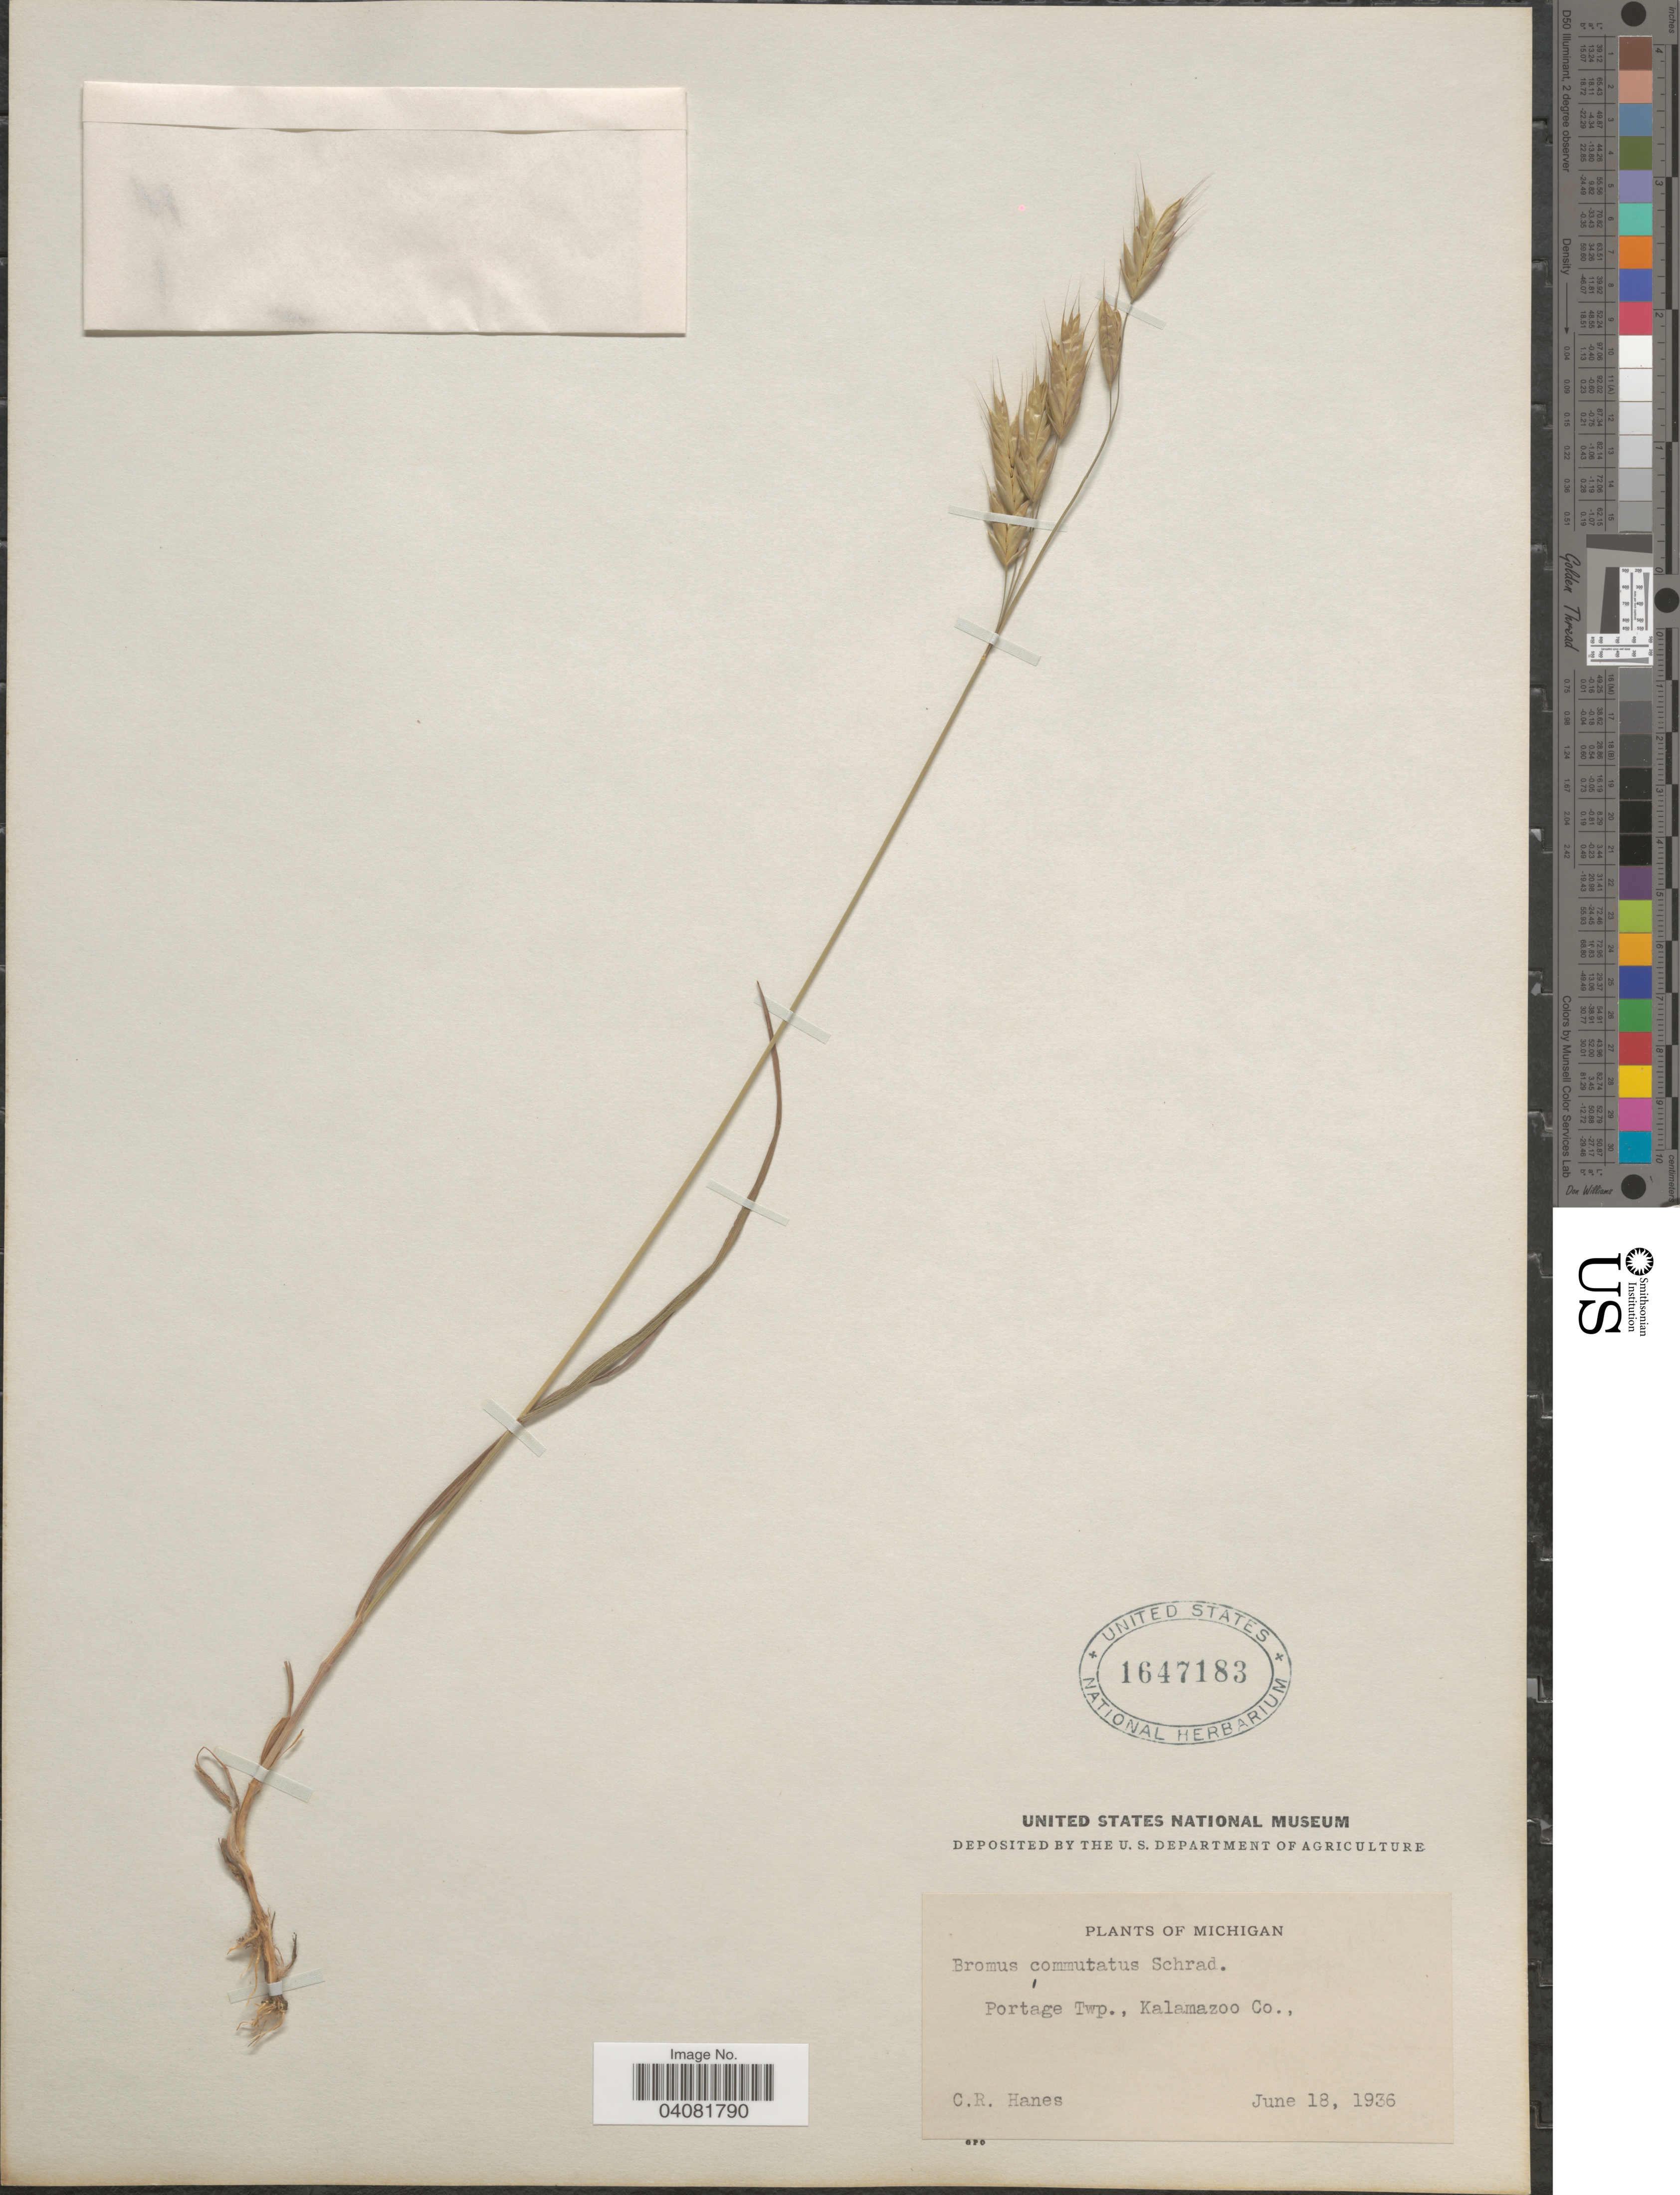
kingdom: Plantae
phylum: Tracheophyta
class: Liliopsida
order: Poales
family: Poaceae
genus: Bromus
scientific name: Bromus commutatus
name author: Schrad.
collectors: C. Hanes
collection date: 1936-06-18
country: United States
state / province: Michigan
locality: Portage Twp., Kalamazoo Co.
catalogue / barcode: US 1647183